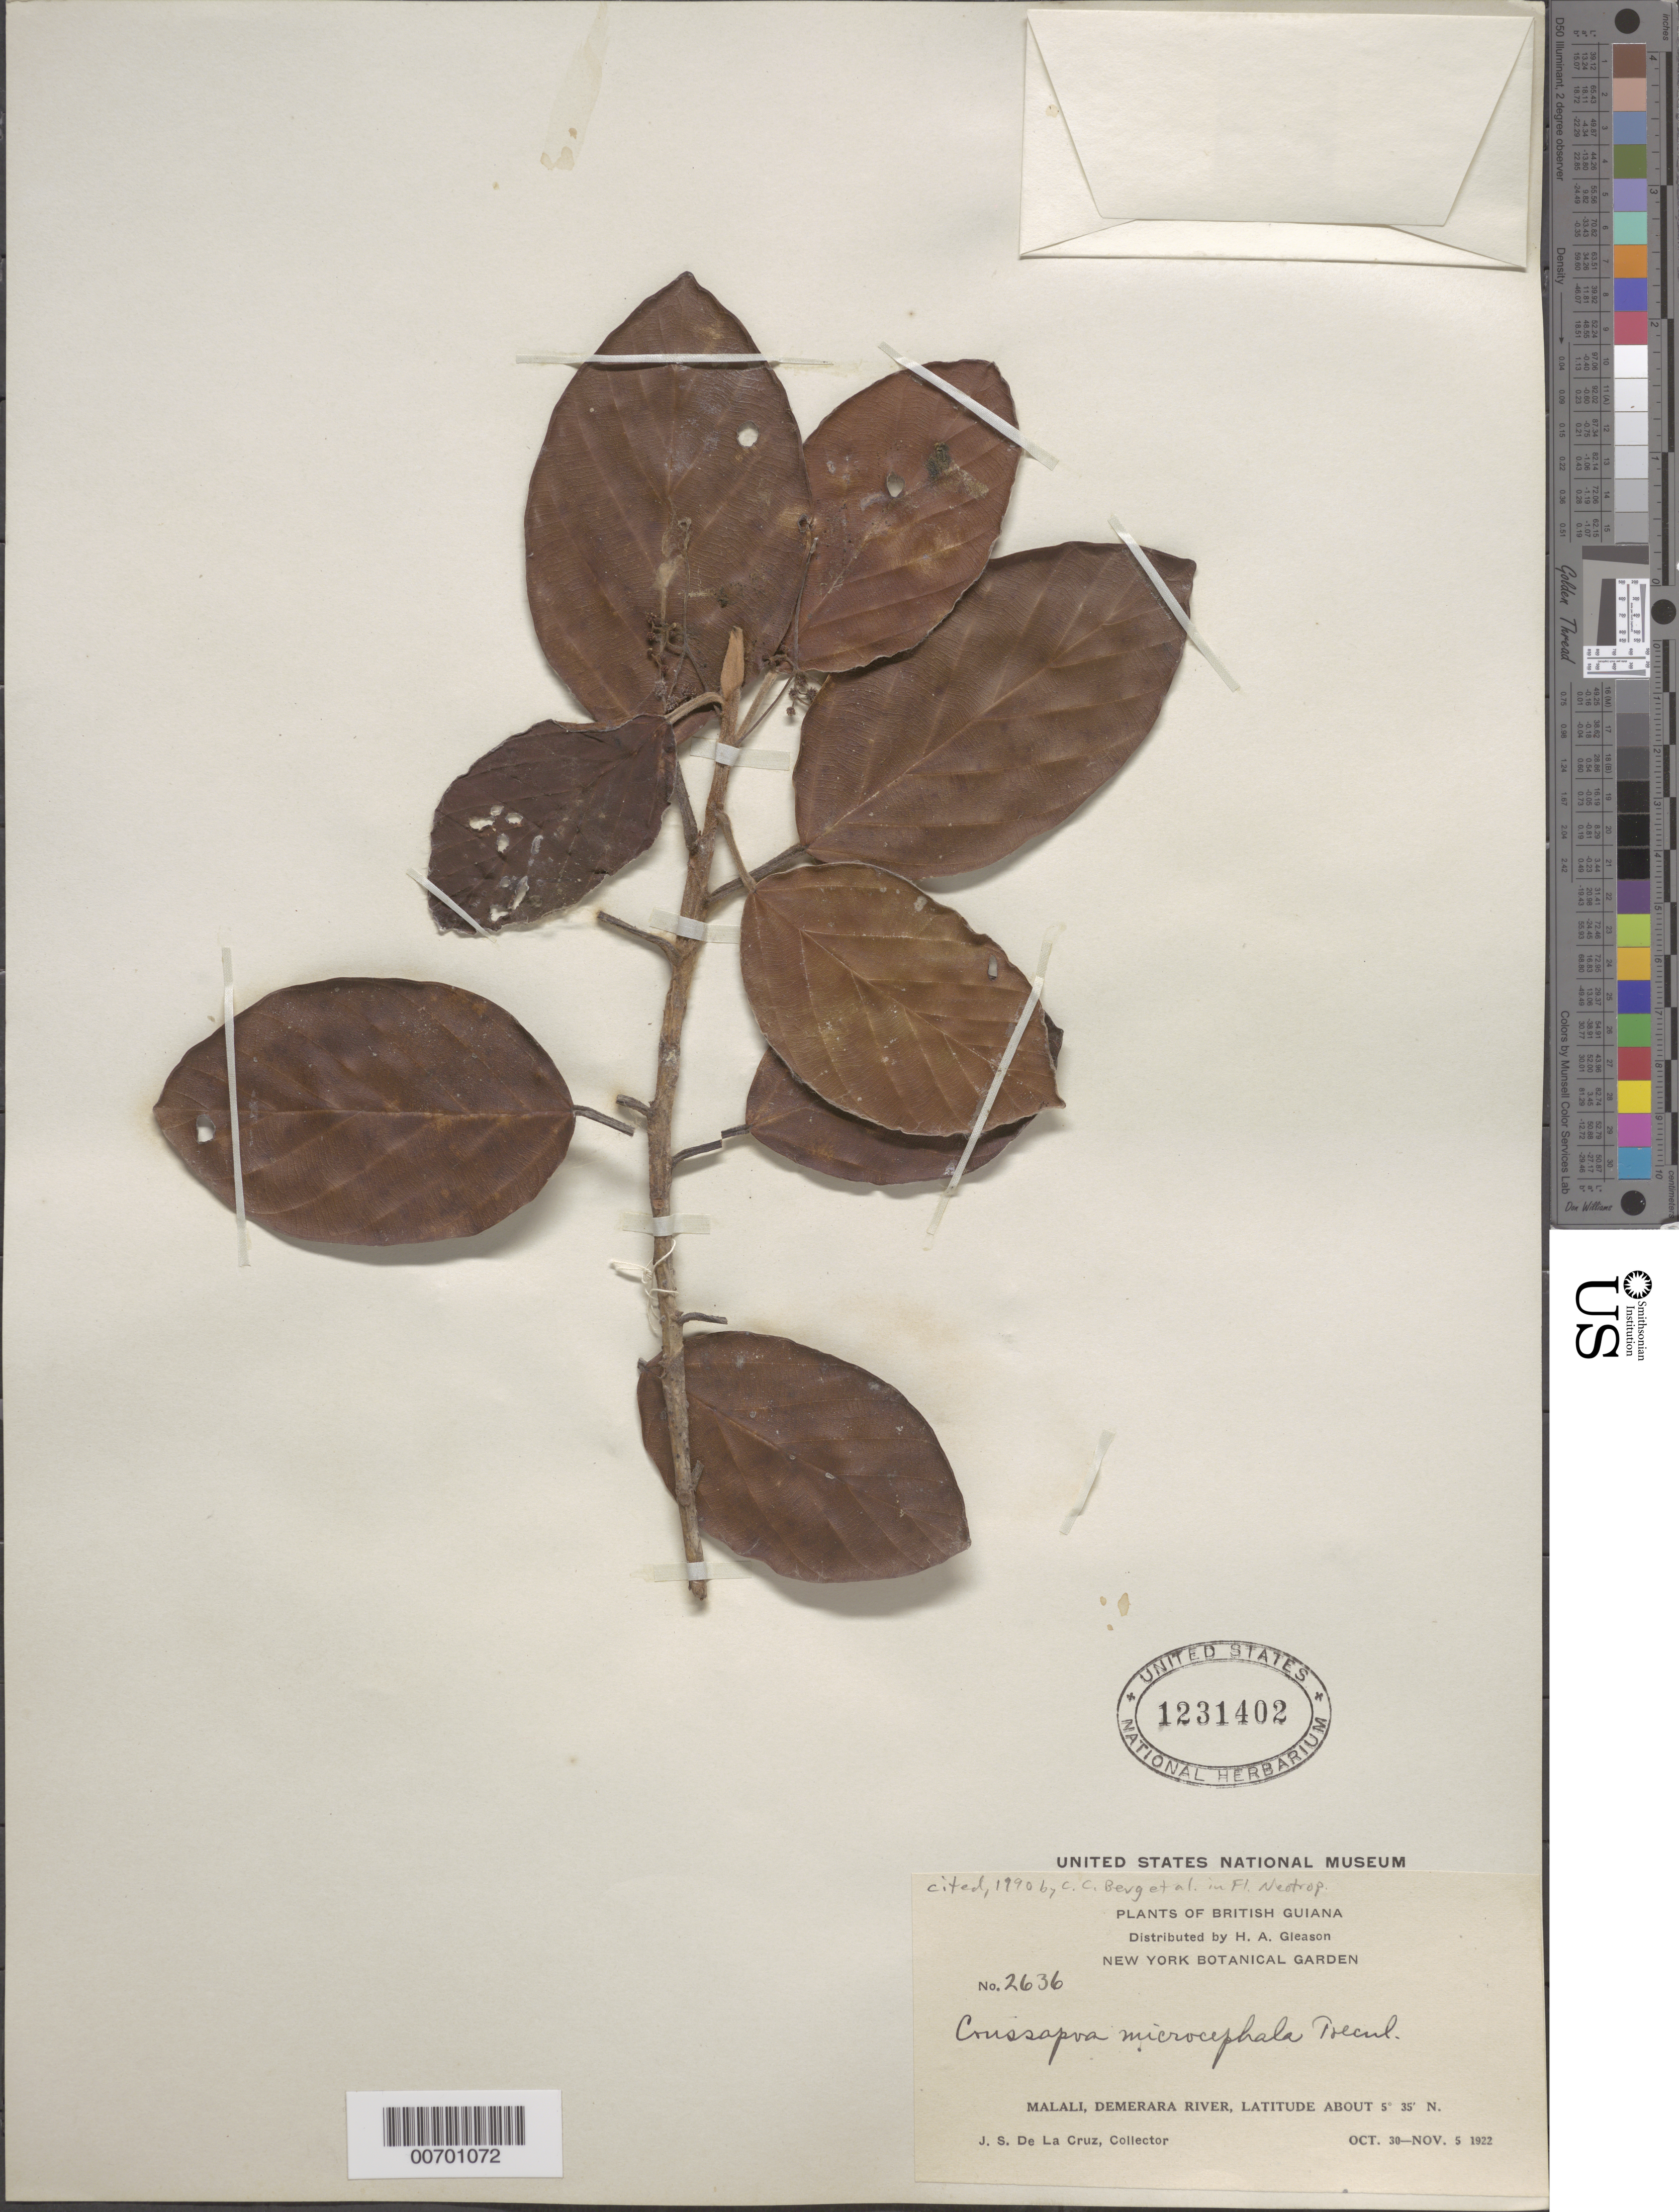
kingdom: Plantae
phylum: Tracheophyta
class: Magnoliopsida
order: Rosales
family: Urticaceae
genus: Coussapoa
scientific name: Coussapoa microcephala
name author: Trécul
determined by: Berg, C. C.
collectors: J. S. de la Cruz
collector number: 2636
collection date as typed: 30-Oct-22 to 5-Nov-22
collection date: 1922-10-30/1922-11-05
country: Guyana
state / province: U. Demerara-Berbice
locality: Malali, Demerara R.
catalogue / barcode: US 1231402